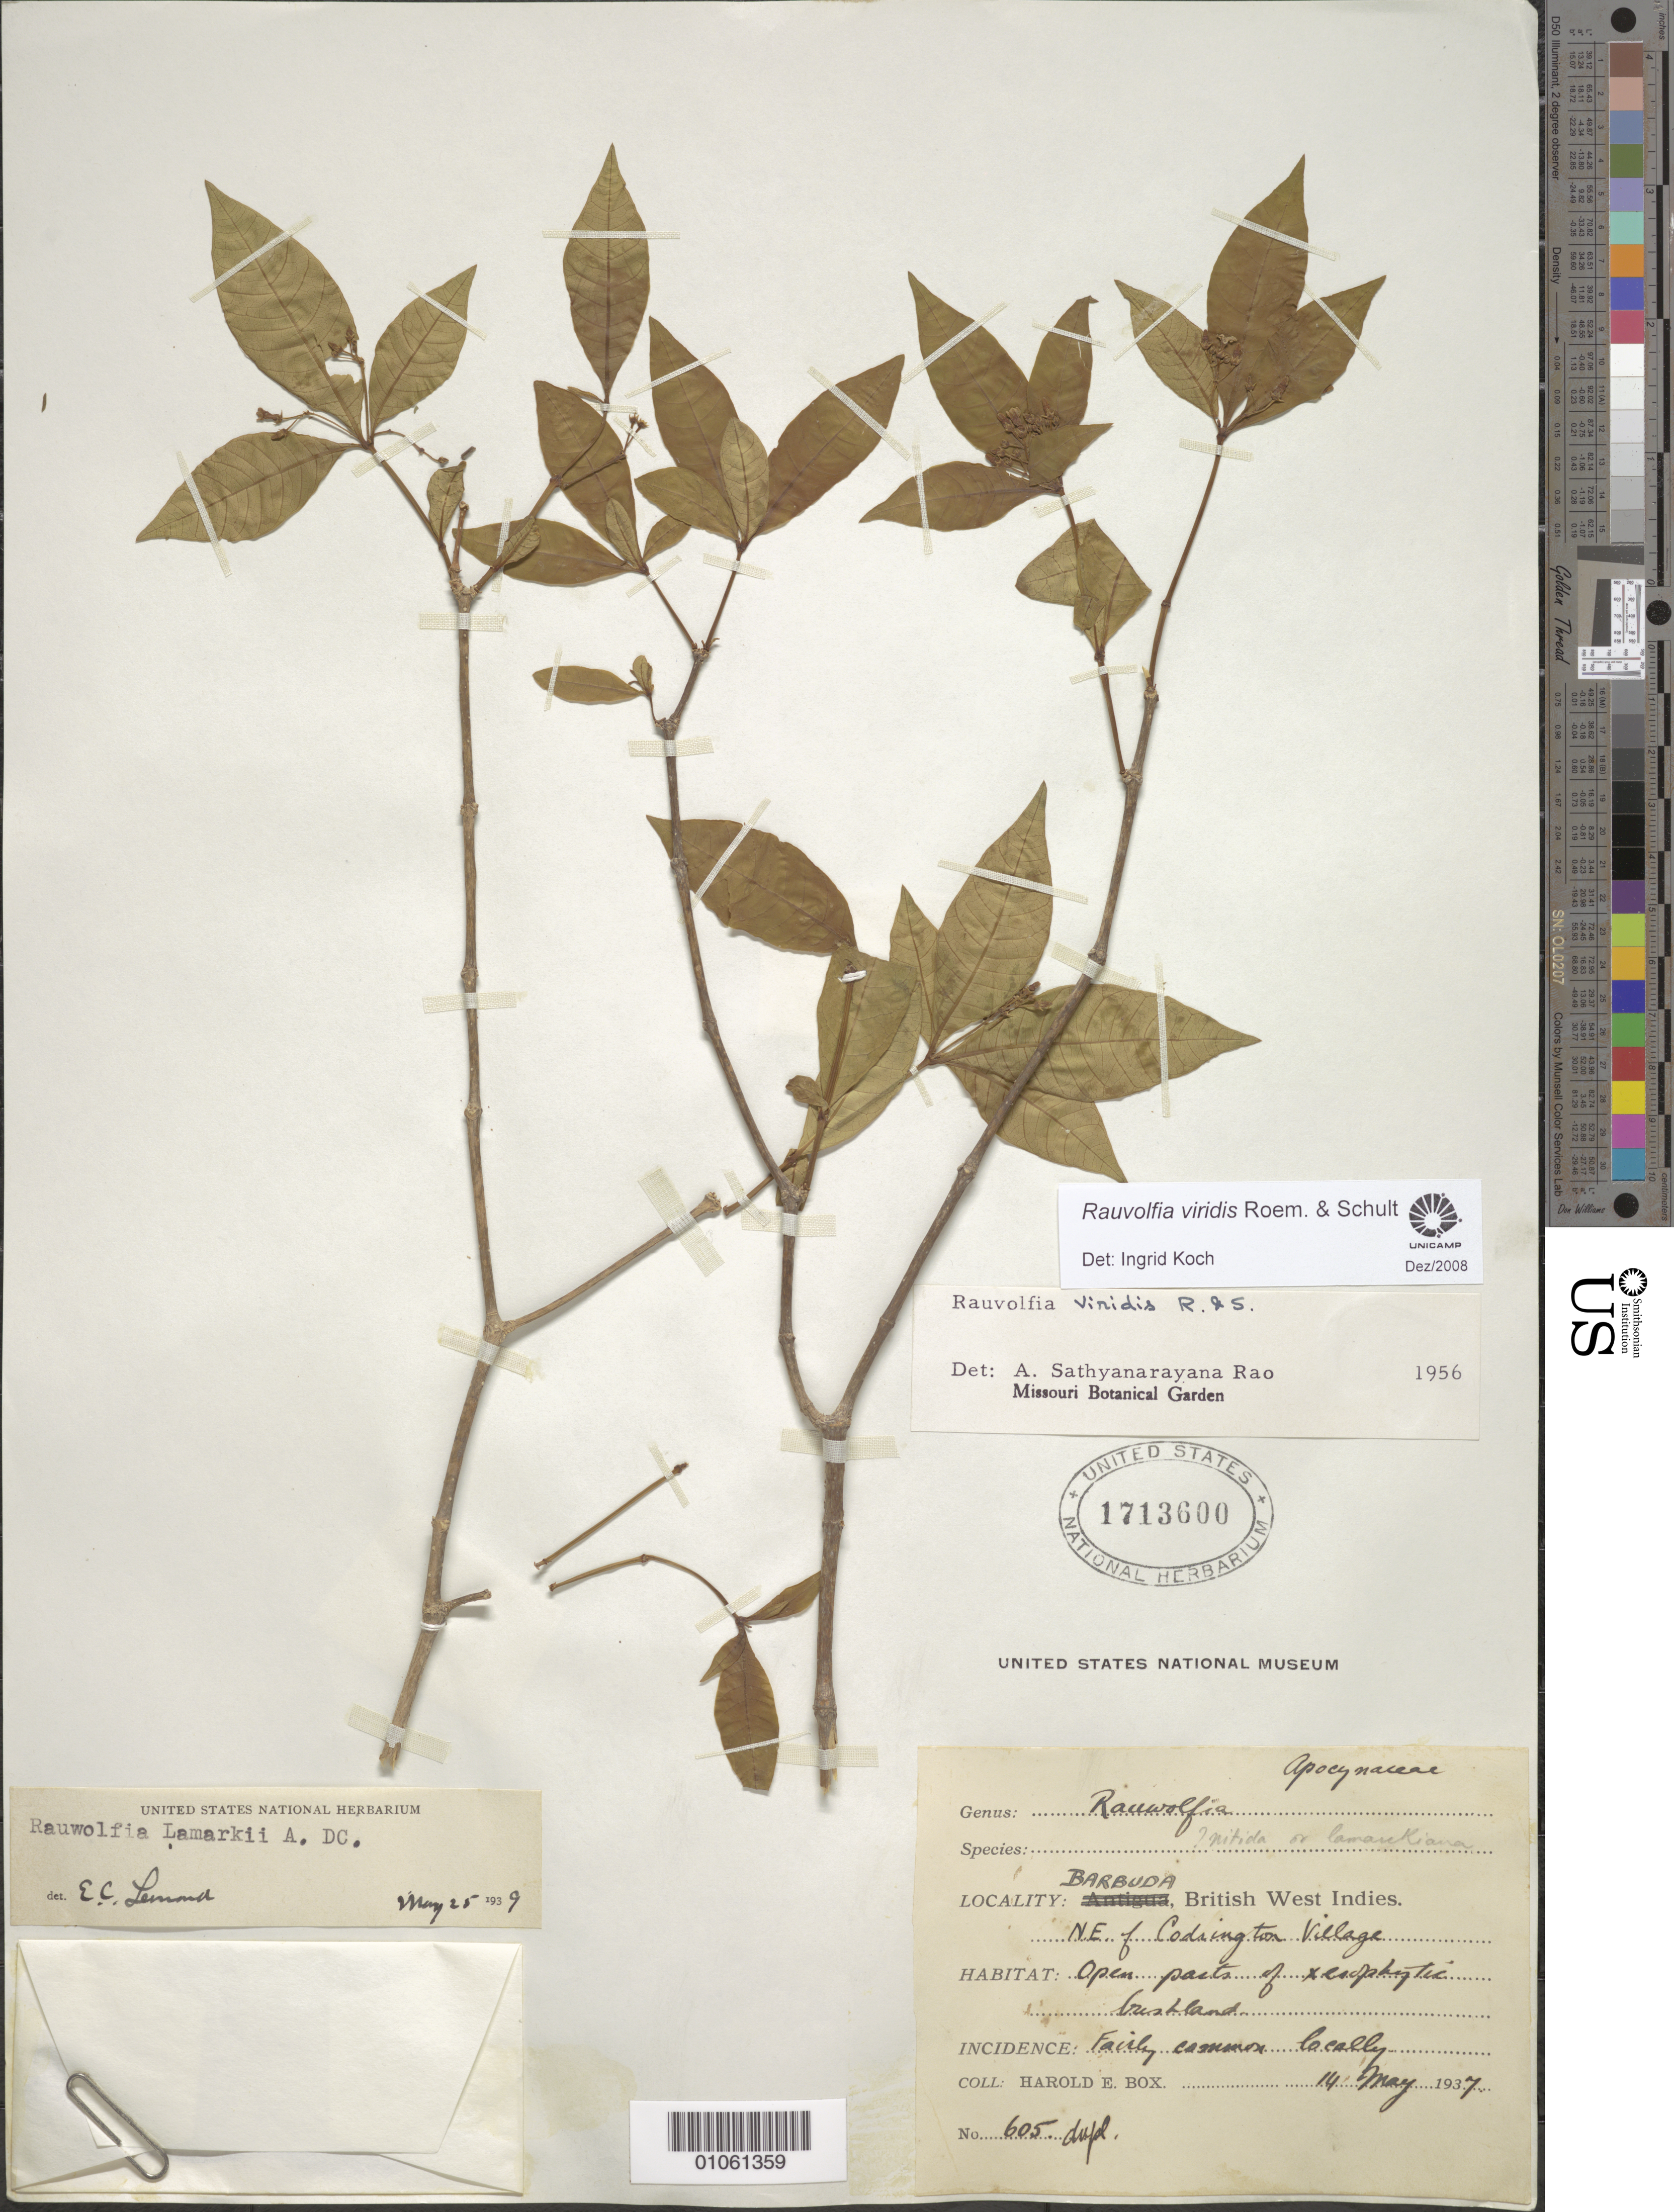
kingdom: Plantae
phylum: Tracheophyta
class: Magnoliopsida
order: Gentianales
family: Apocynaceae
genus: Rauvolfia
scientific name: Rauvolfia viridis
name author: Willd. ex Roem. & Schult.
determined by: Koch, I.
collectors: H. E. Box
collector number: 605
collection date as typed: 14 May 1937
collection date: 1937-05-14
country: Antigua and Barbuda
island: Barbuda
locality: Codrington Village, NE of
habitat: Open parts of xerophytic brush land. Fairly common locally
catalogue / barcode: US 1713600